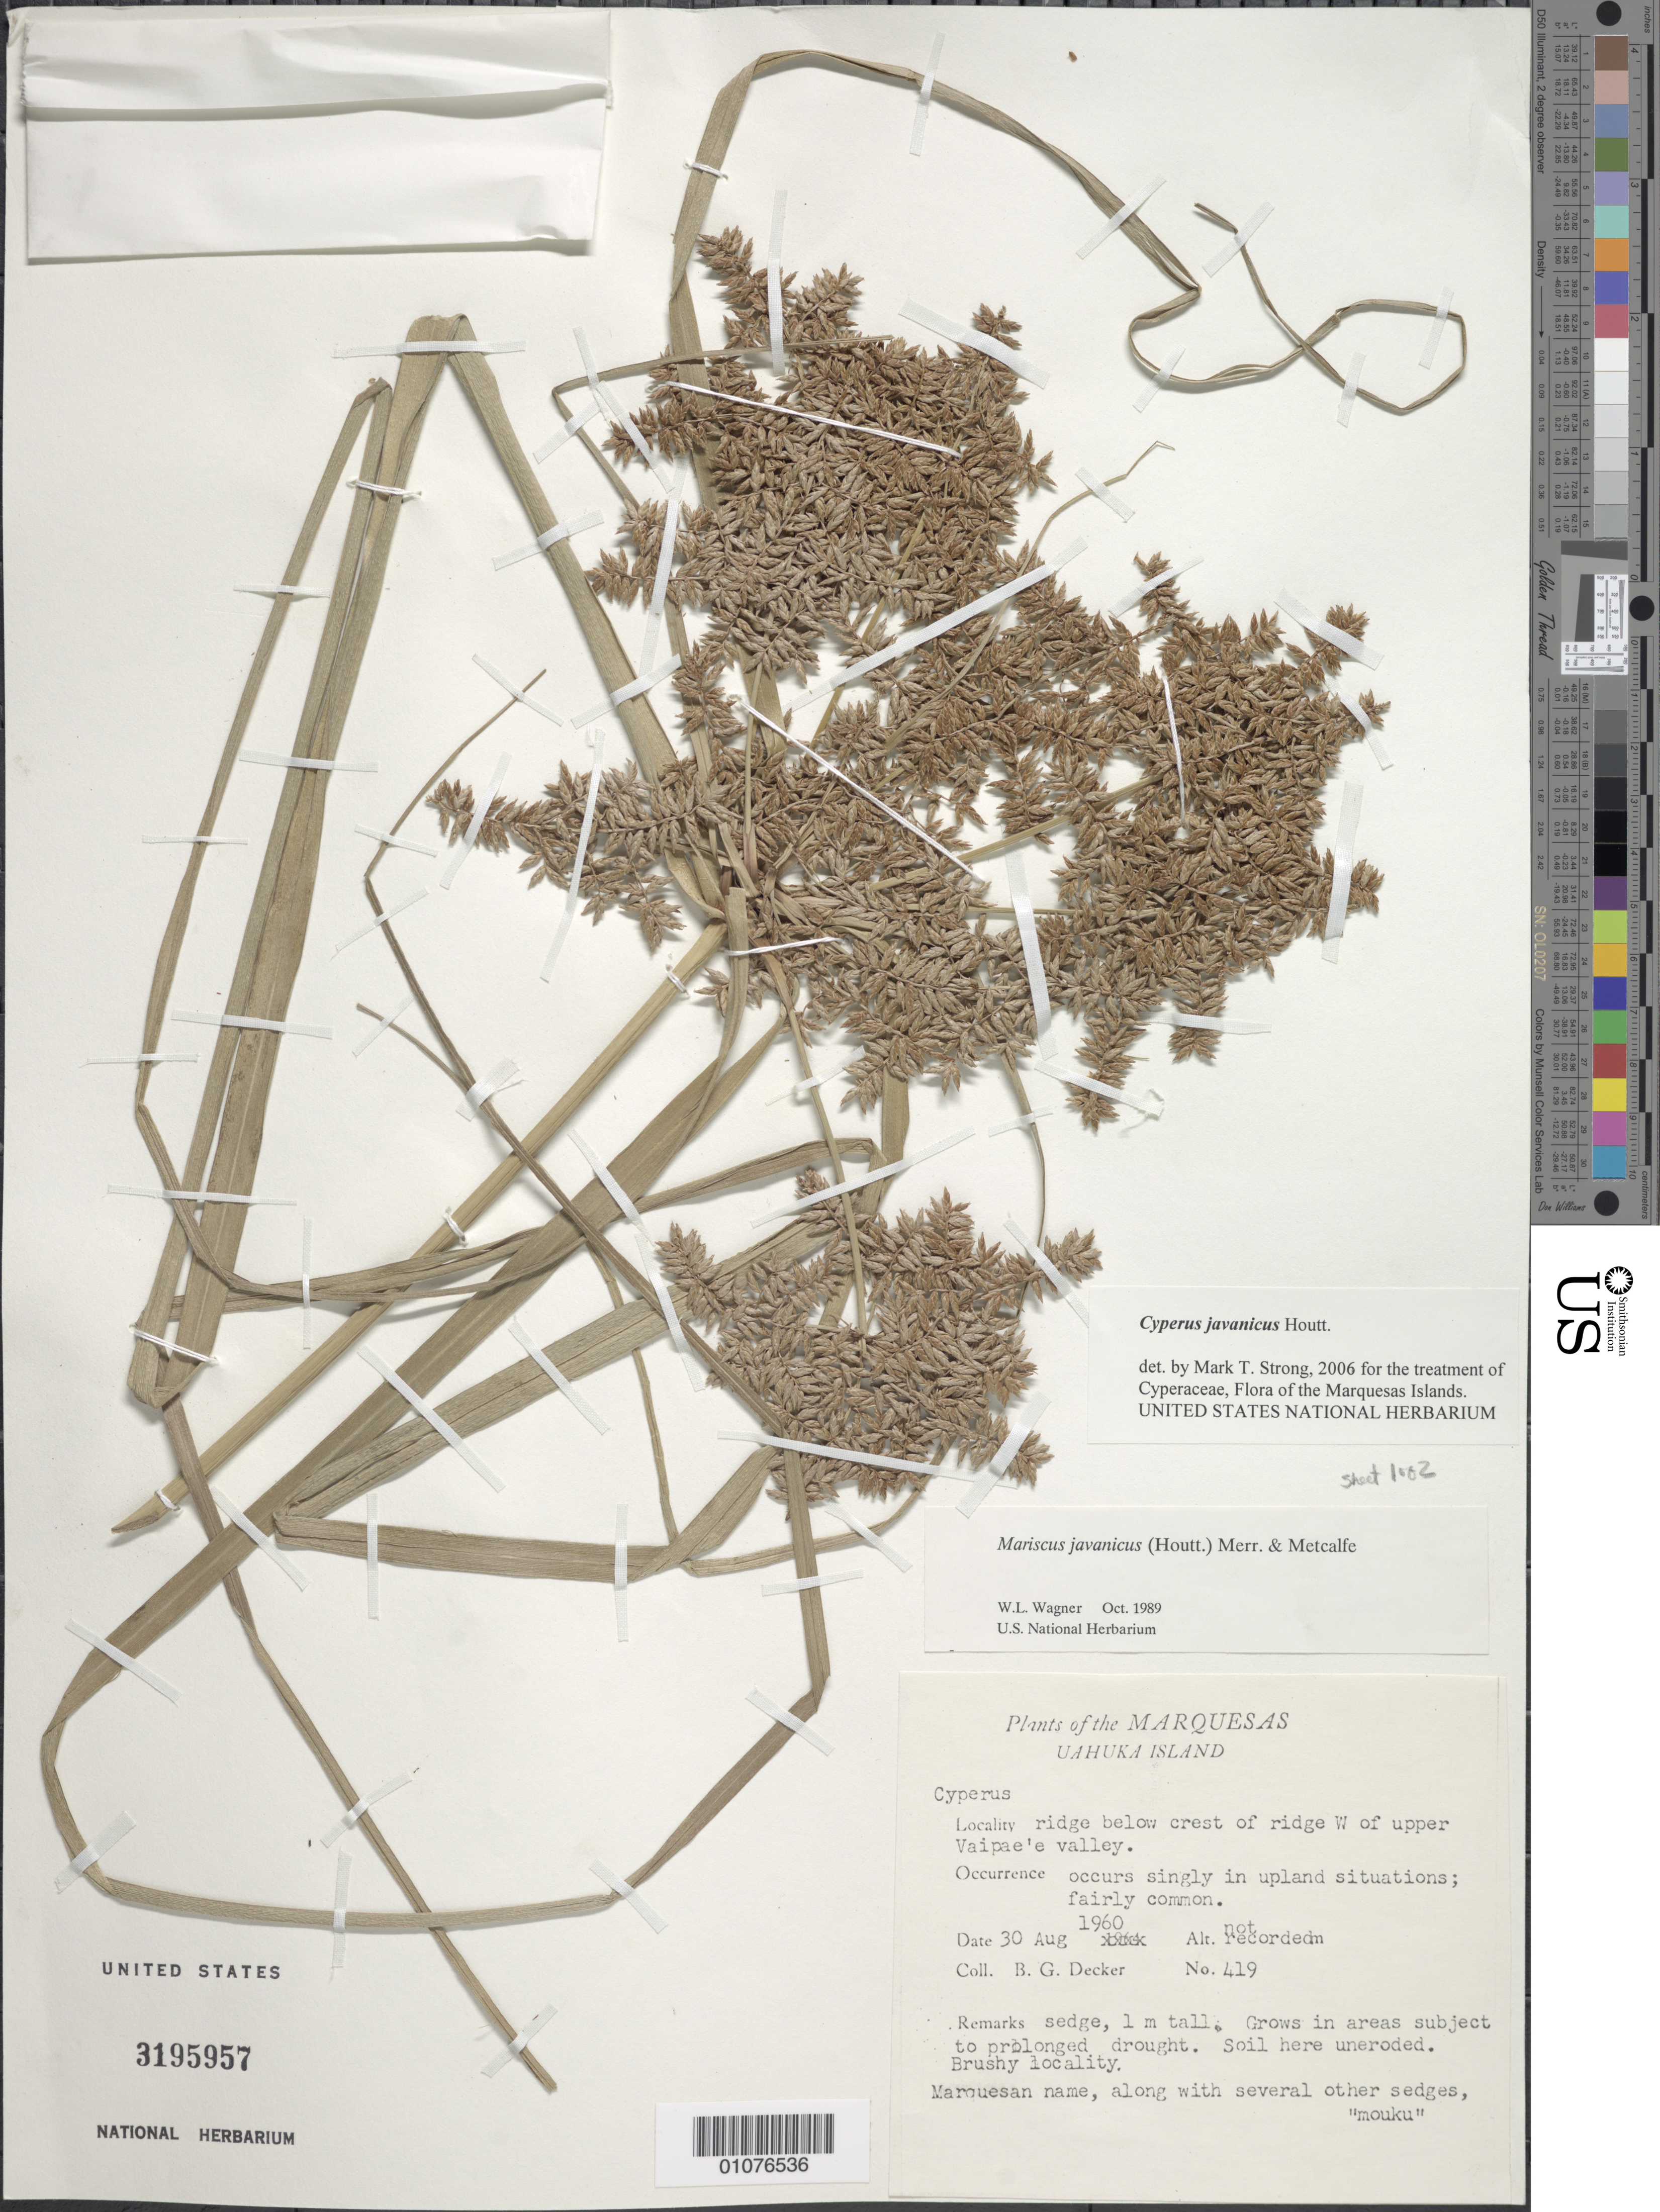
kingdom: Plantae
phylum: Tracheophyta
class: Liliopsida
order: Poales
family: Cyperaceae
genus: Cyperus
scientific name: Cyperus javanicus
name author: Houtt.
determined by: Strong, M. T., (US), Smithsonian Institution - National Museum of Natural History (UNITED STATES)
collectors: B. G. Decker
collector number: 419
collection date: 1960-08-30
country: French Polynesia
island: Ua Huka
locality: ridge below crest of ridge W of upper Vaipae'e Valley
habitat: Upland situations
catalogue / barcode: US 3195957